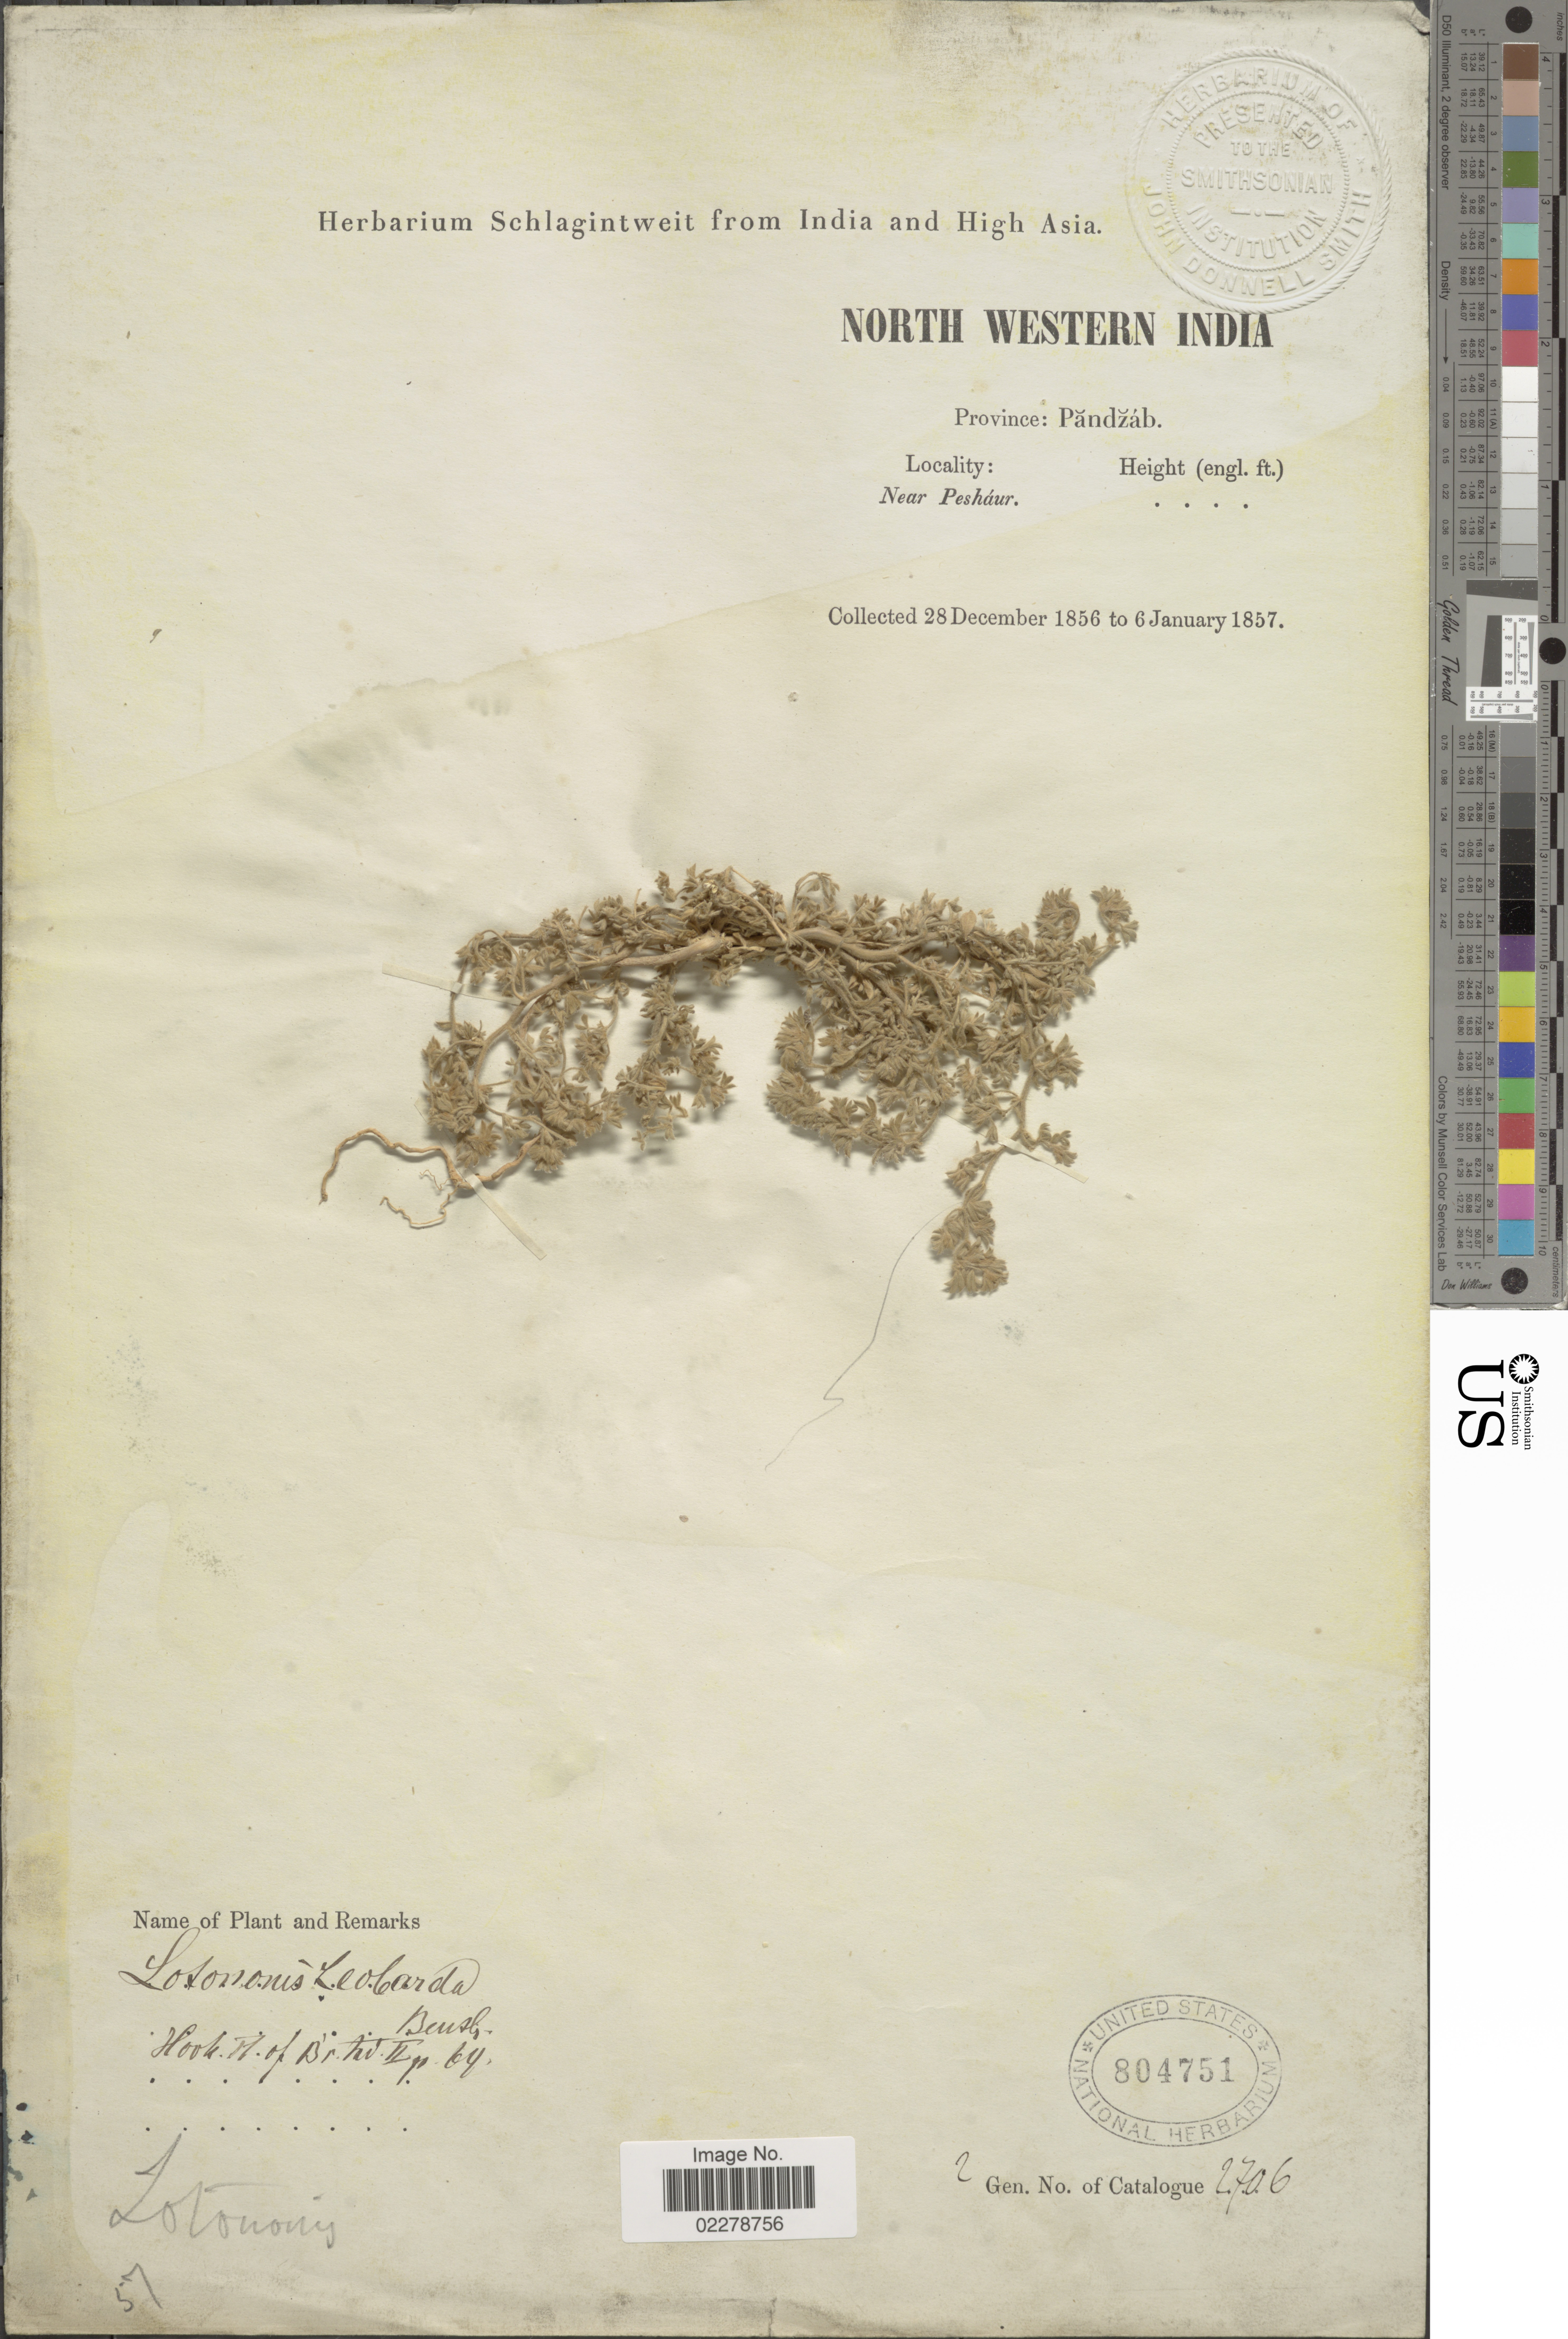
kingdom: Plantae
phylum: Tracheophyta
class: Magnoliopsida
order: Fabales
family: Fabaceae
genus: Lotononis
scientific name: Lotononis leobordea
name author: Benth.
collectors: ex herb. Schlagintweit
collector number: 2706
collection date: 1856-12-28/1857-01-06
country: India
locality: North Western India. Province: Pandzab. Near Peshaur.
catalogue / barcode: US 804751